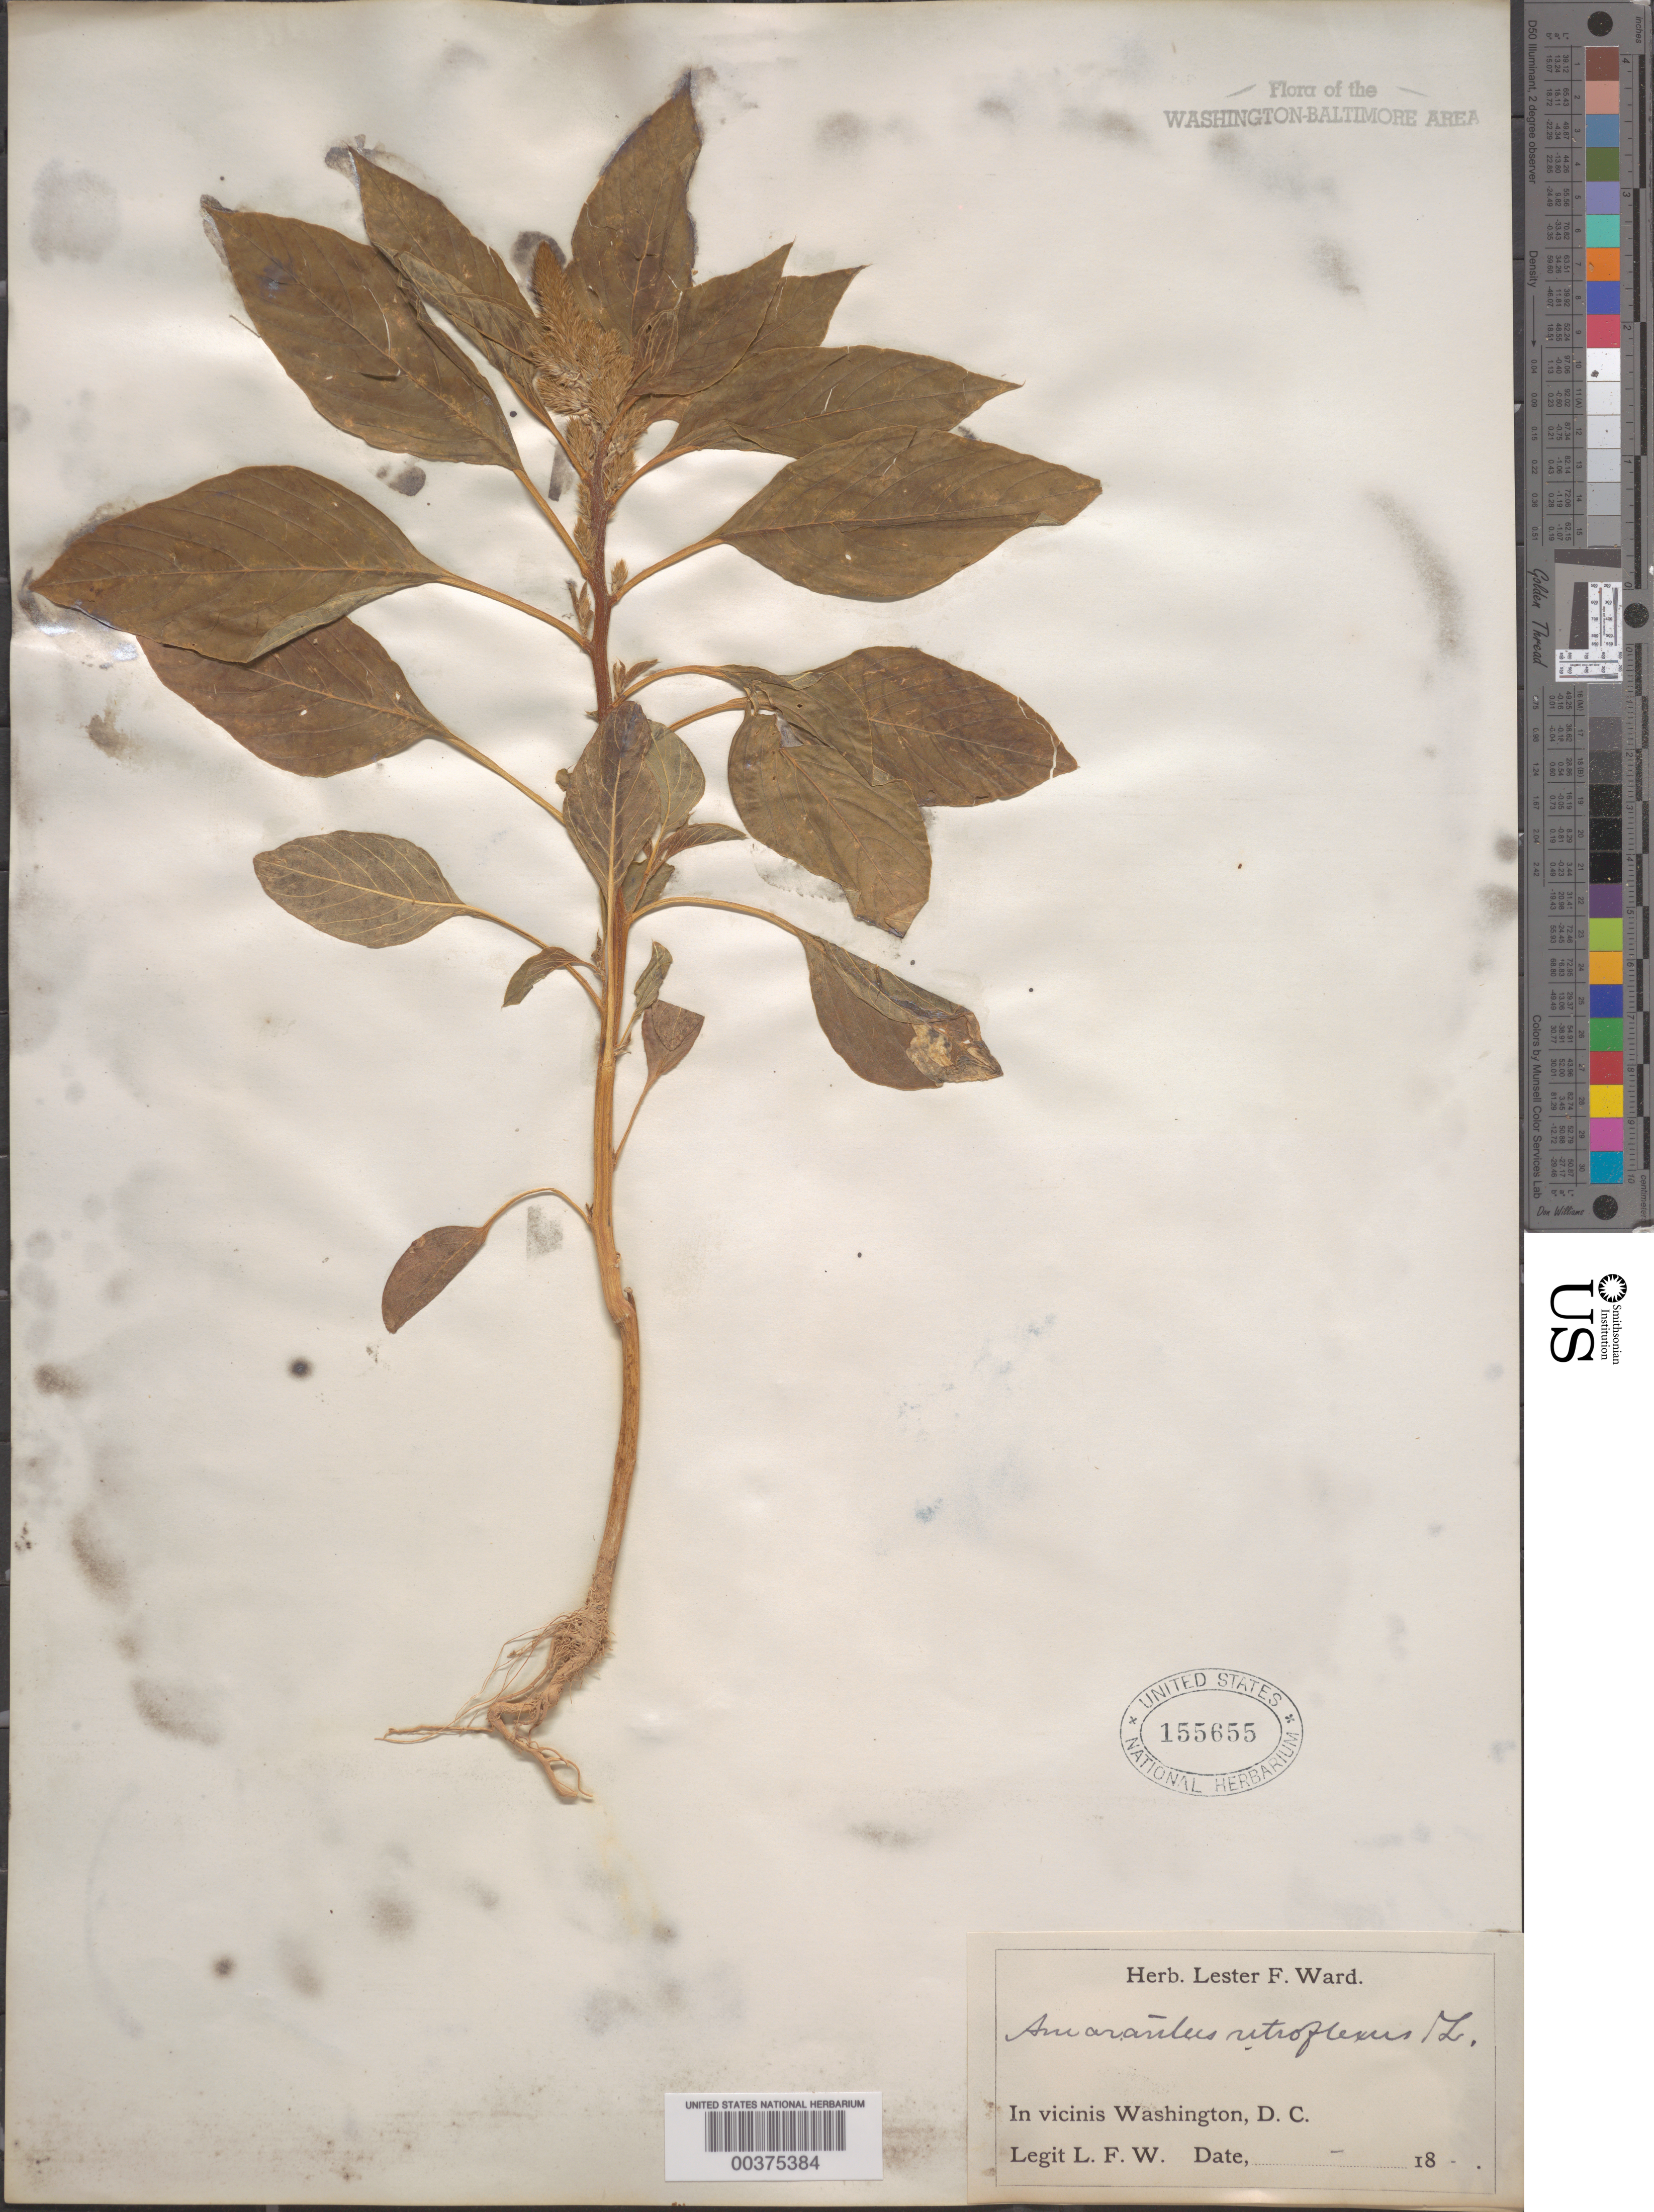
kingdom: Plantae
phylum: Tracheophyta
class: Magnoliopsida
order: Caryophyllales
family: Amaranthaceae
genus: Amaranthus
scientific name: Amaranthus retroflexus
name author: L.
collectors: L. F. Ward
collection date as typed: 18--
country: United States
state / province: District of Columbia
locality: Washington DC Area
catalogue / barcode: US 155655